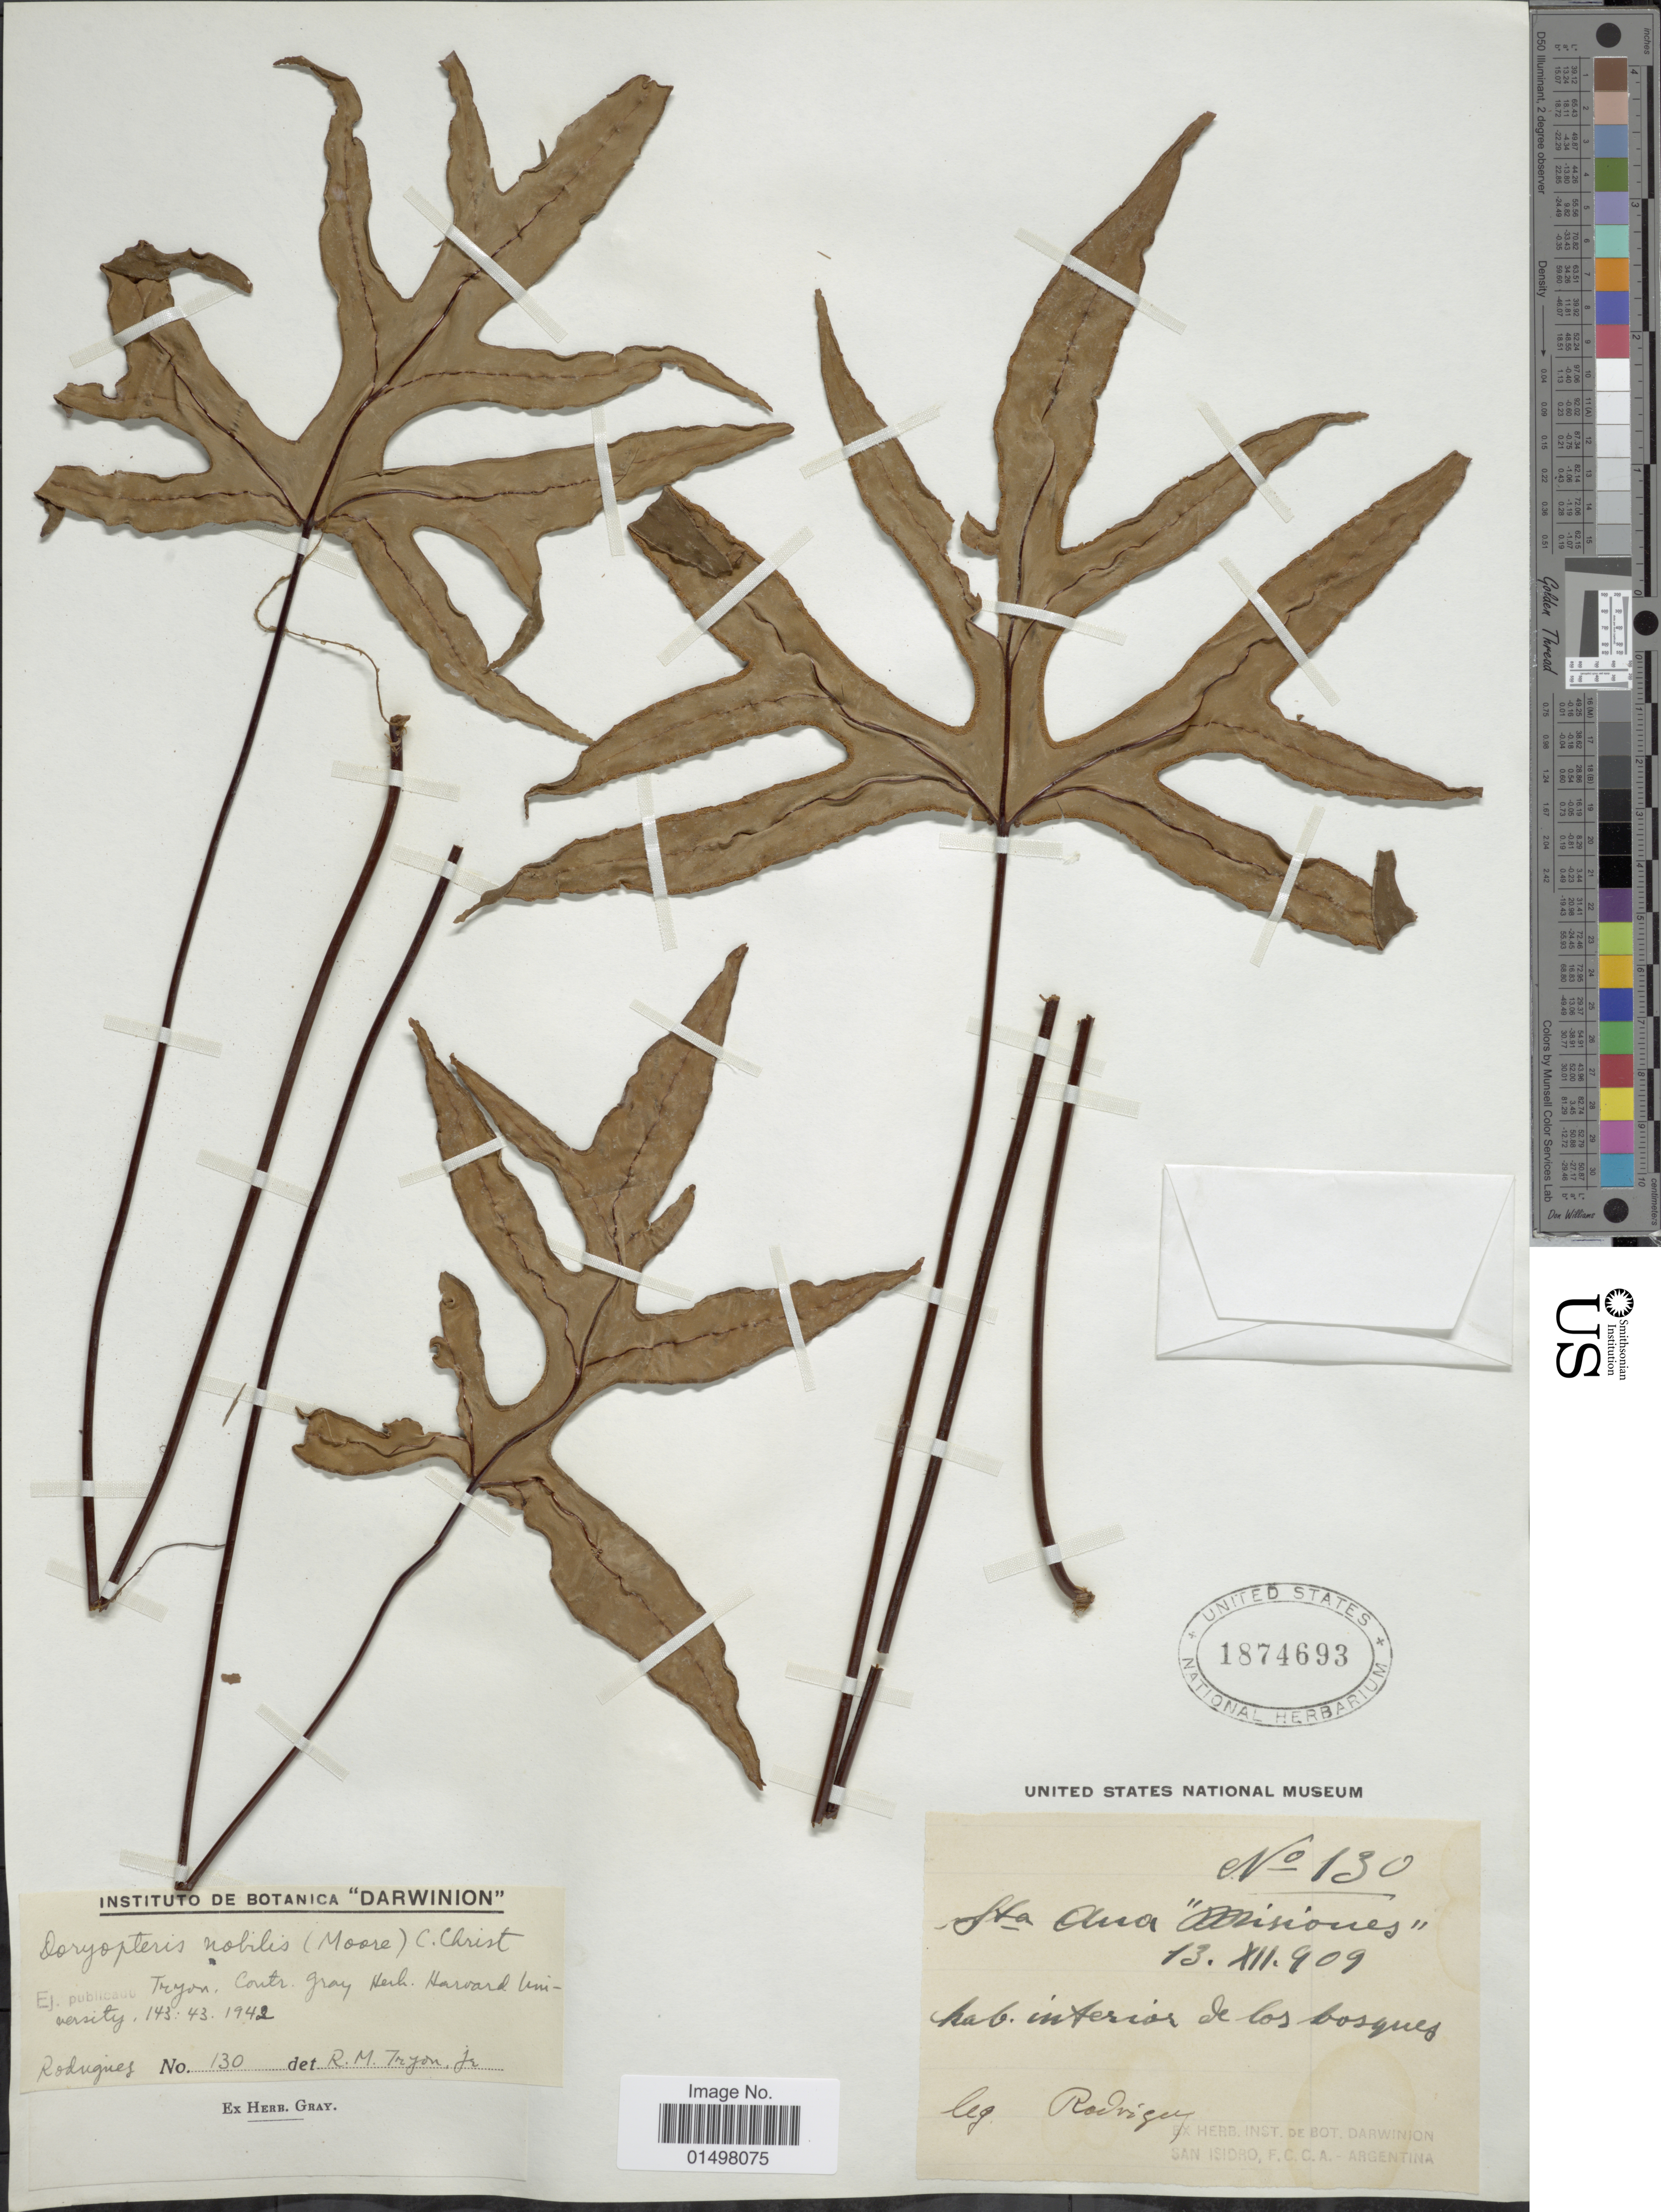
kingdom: Plantae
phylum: Tracheophyta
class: Polypodiopsida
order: Polypodiales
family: Pteridaceae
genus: Doryopteris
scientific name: Doryopteris nobilis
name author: (T. Moore) C. Chr.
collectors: Rodriguez, --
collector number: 130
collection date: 1909-12-13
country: El Salvador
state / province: Santa Ana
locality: Sta Ana 'Misiones'.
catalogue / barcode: US 1874693